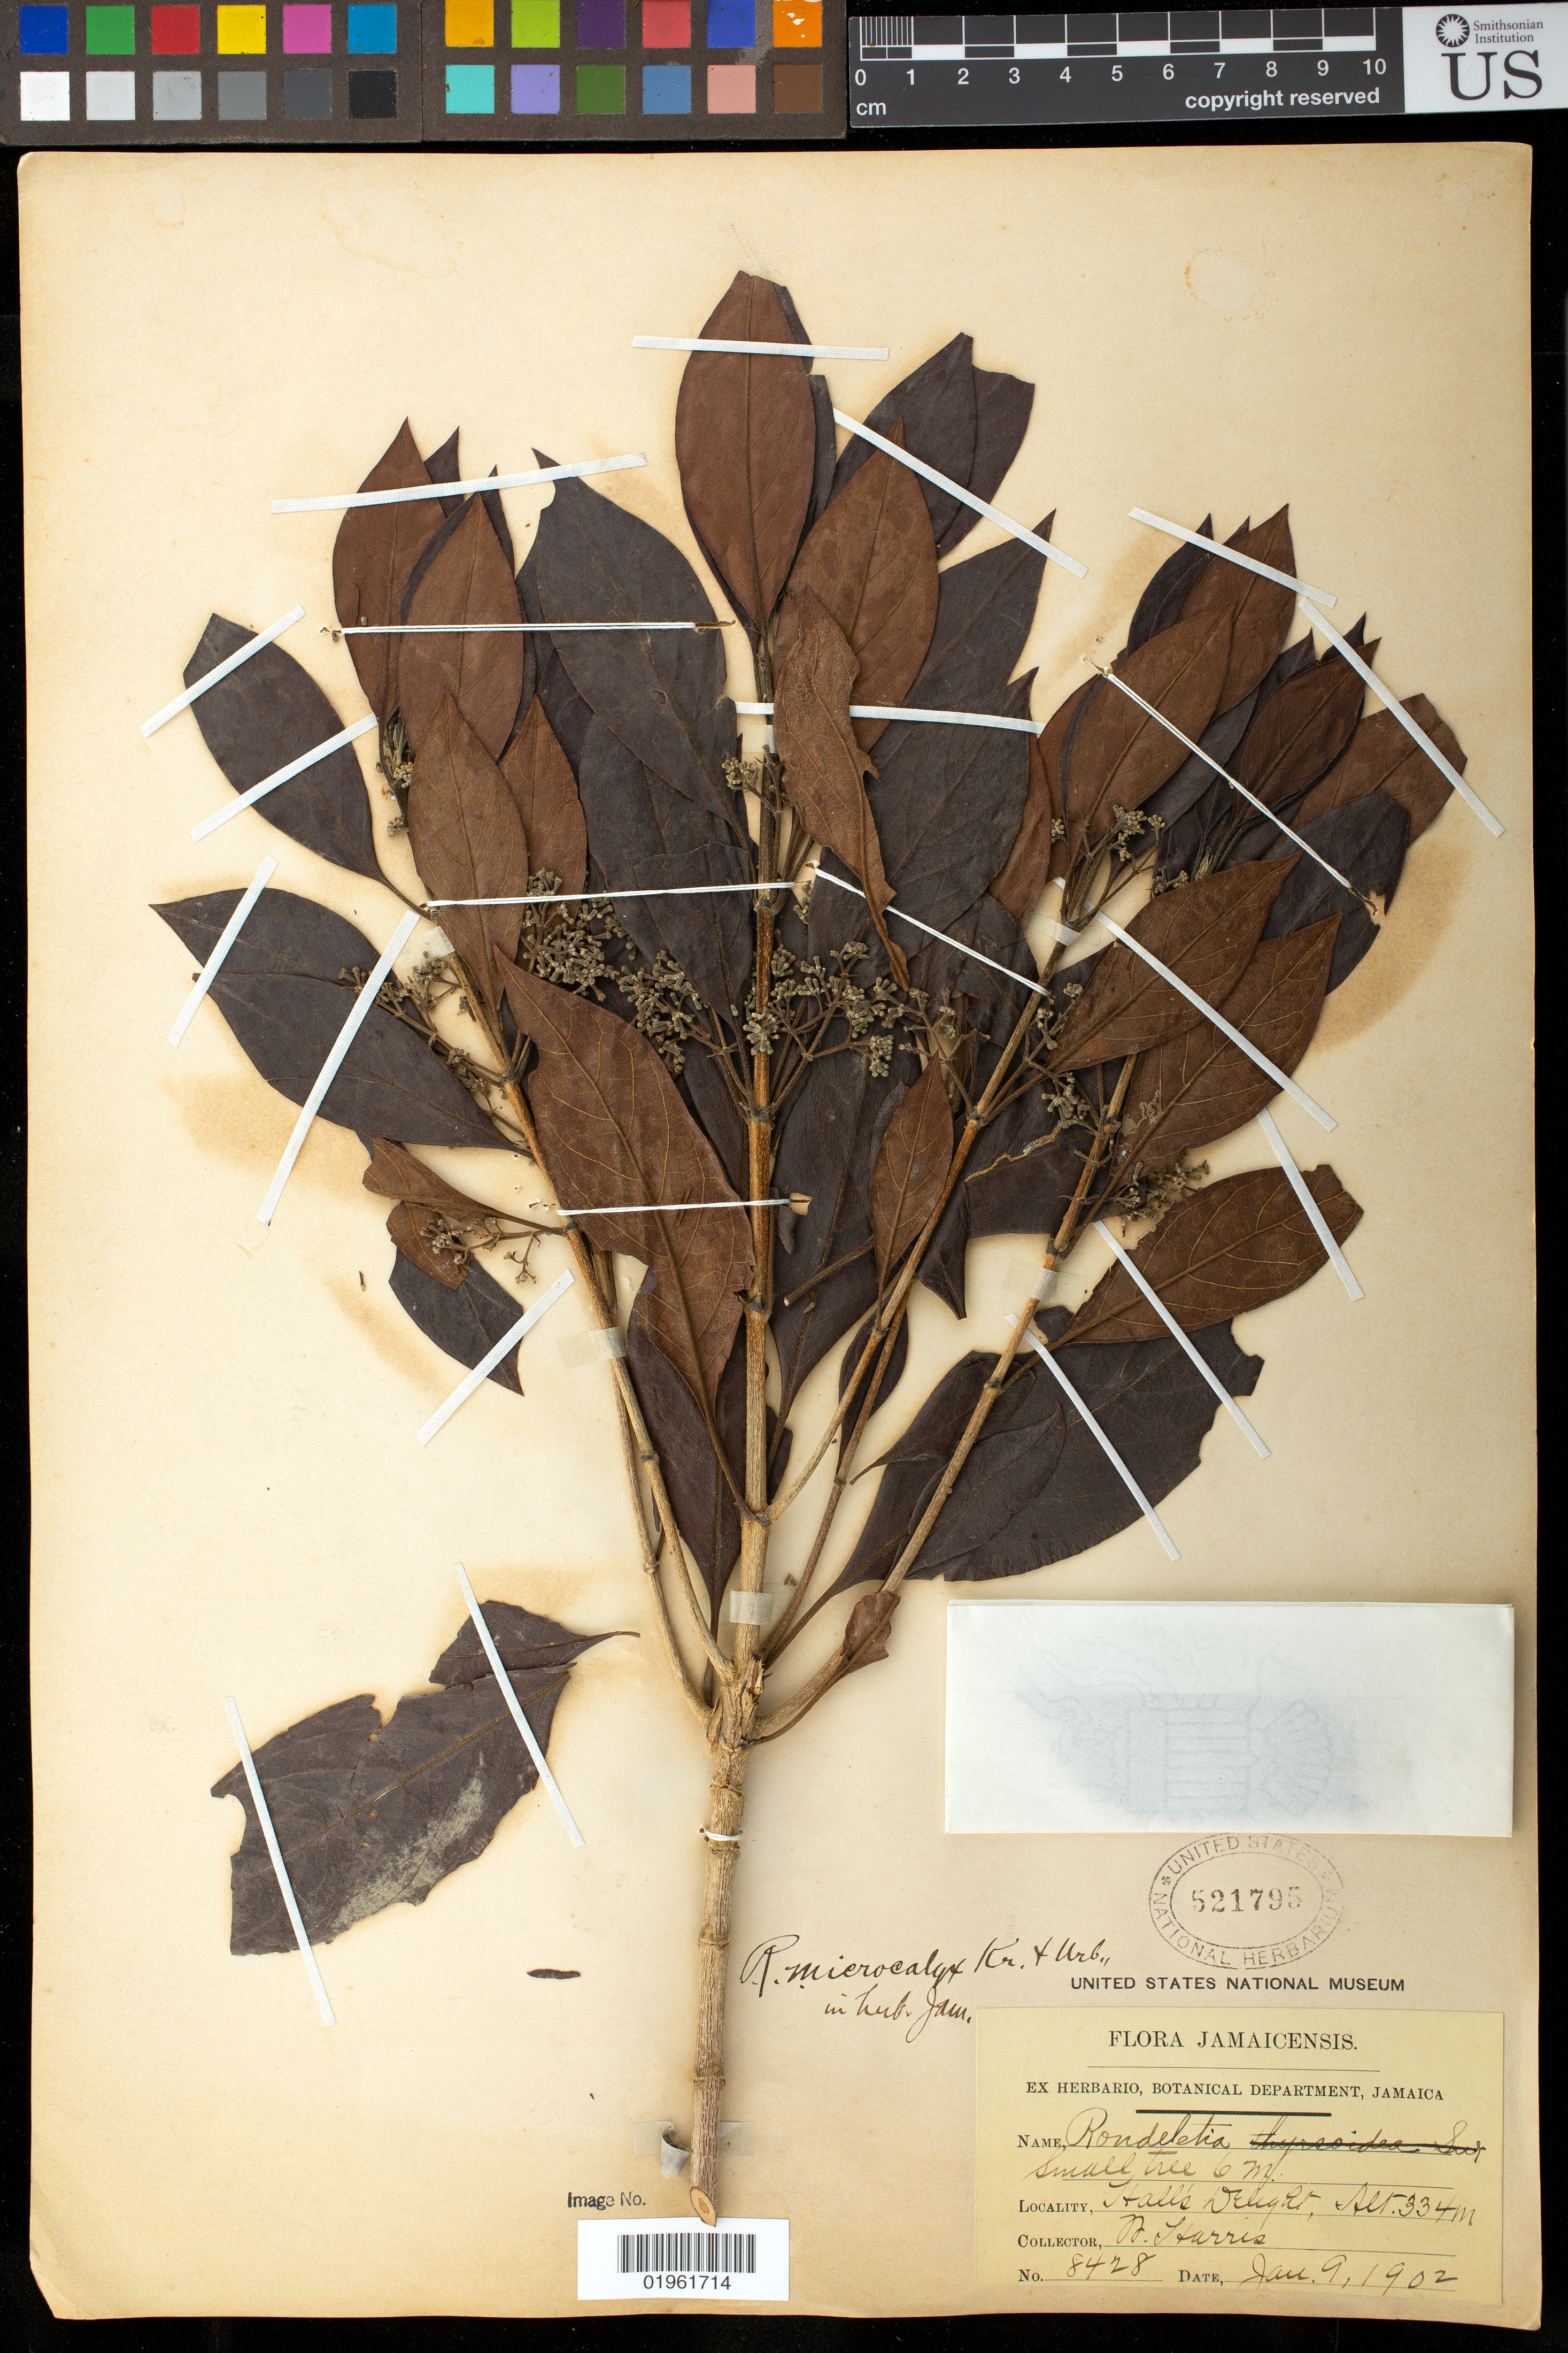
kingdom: Plantae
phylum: Tracheophyta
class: Magnoliopsida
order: Gentianales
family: Rubiaceae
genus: Rondeletia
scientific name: Rondeletia sp.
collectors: W. Harris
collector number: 8428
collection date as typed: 09 Jan 1902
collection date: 1902-01-09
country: Jamaica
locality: Hall's Delight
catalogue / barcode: US 521795